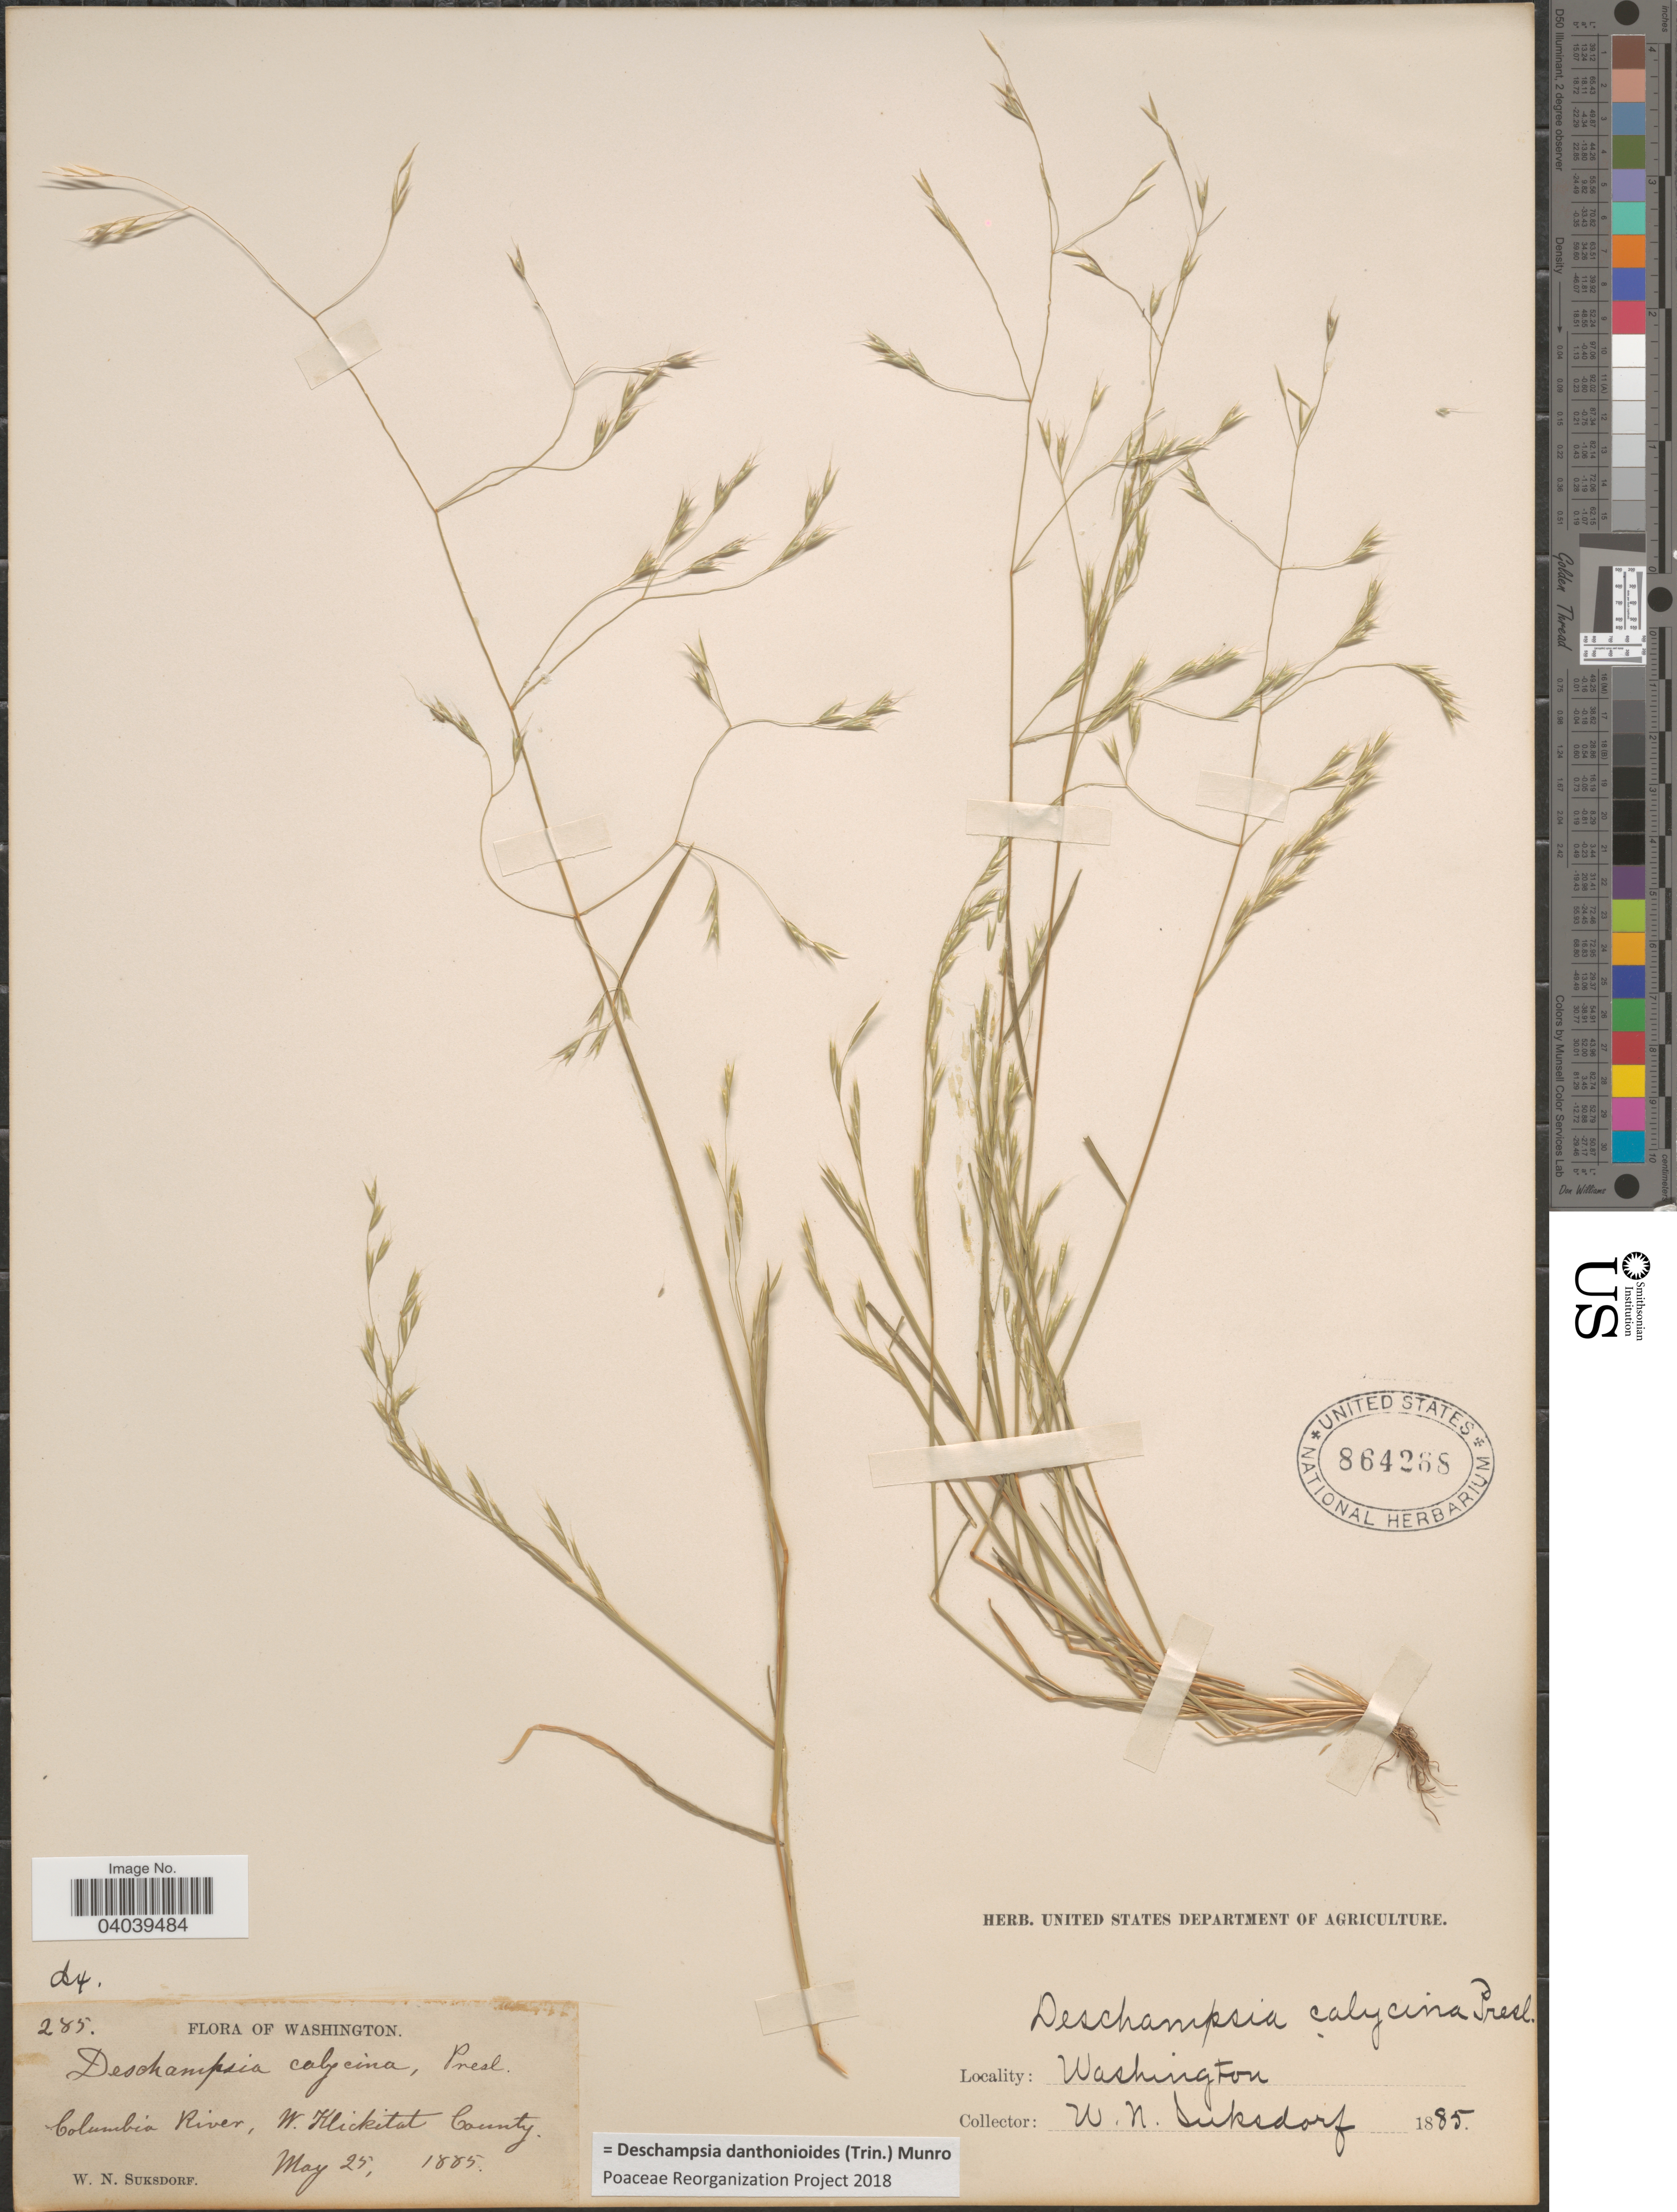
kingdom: Plantae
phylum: Tracheophyta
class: Liliopsida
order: Poales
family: Poaceae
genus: Deschampsia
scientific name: Deschampsia danthonioides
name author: (Trin.) Munro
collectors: W. N. Suksdorf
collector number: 285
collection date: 1885-05-25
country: United States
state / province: Washington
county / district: Klickitat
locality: Columbia River, W. Klickitat County.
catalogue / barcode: US 864288